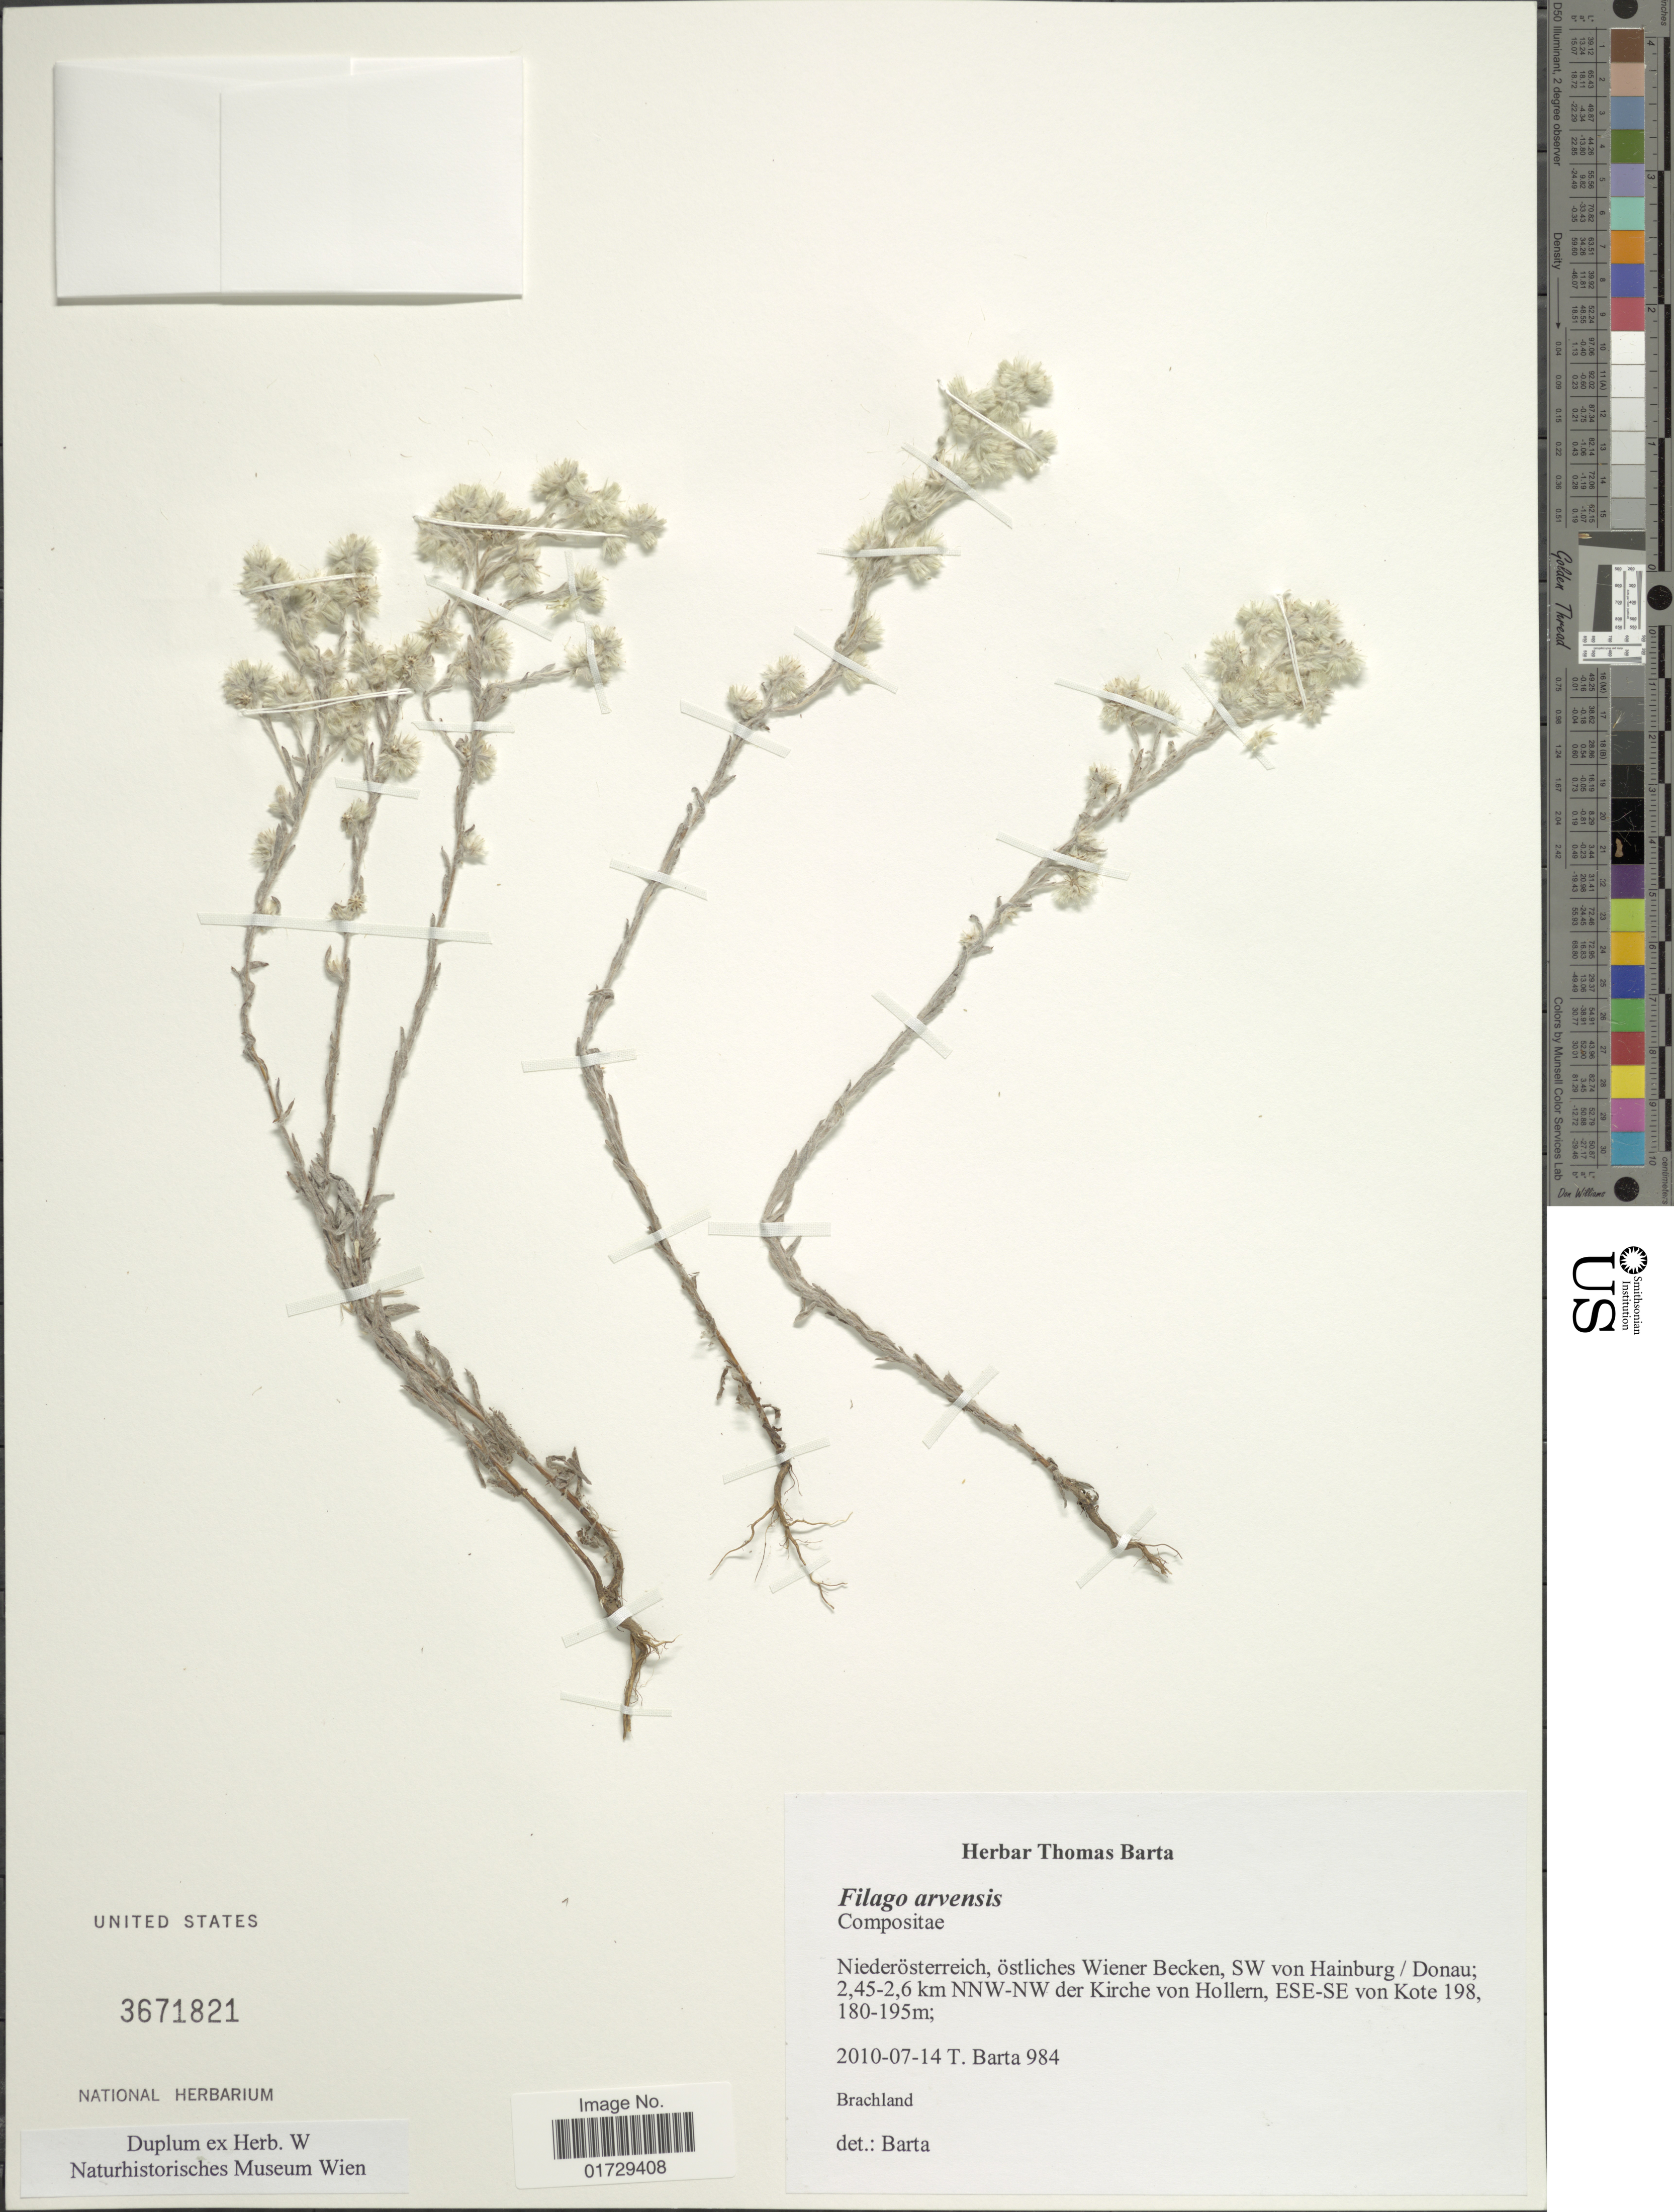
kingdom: Plantae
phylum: Tracheophyta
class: Magnoliopsida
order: Asterales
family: Asteraceae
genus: Filago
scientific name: Filago arvensis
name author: L.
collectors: T. Barta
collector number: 984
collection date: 2010-07-14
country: Austria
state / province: Niederosterreich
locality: Ostliches Wiener Becken, SW von Hainburg/Donau; 2.45-2.6 km NNW-NW der Kirche von Hollern, ESE-SE von Kote 198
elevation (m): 180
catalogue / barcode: US 3671821